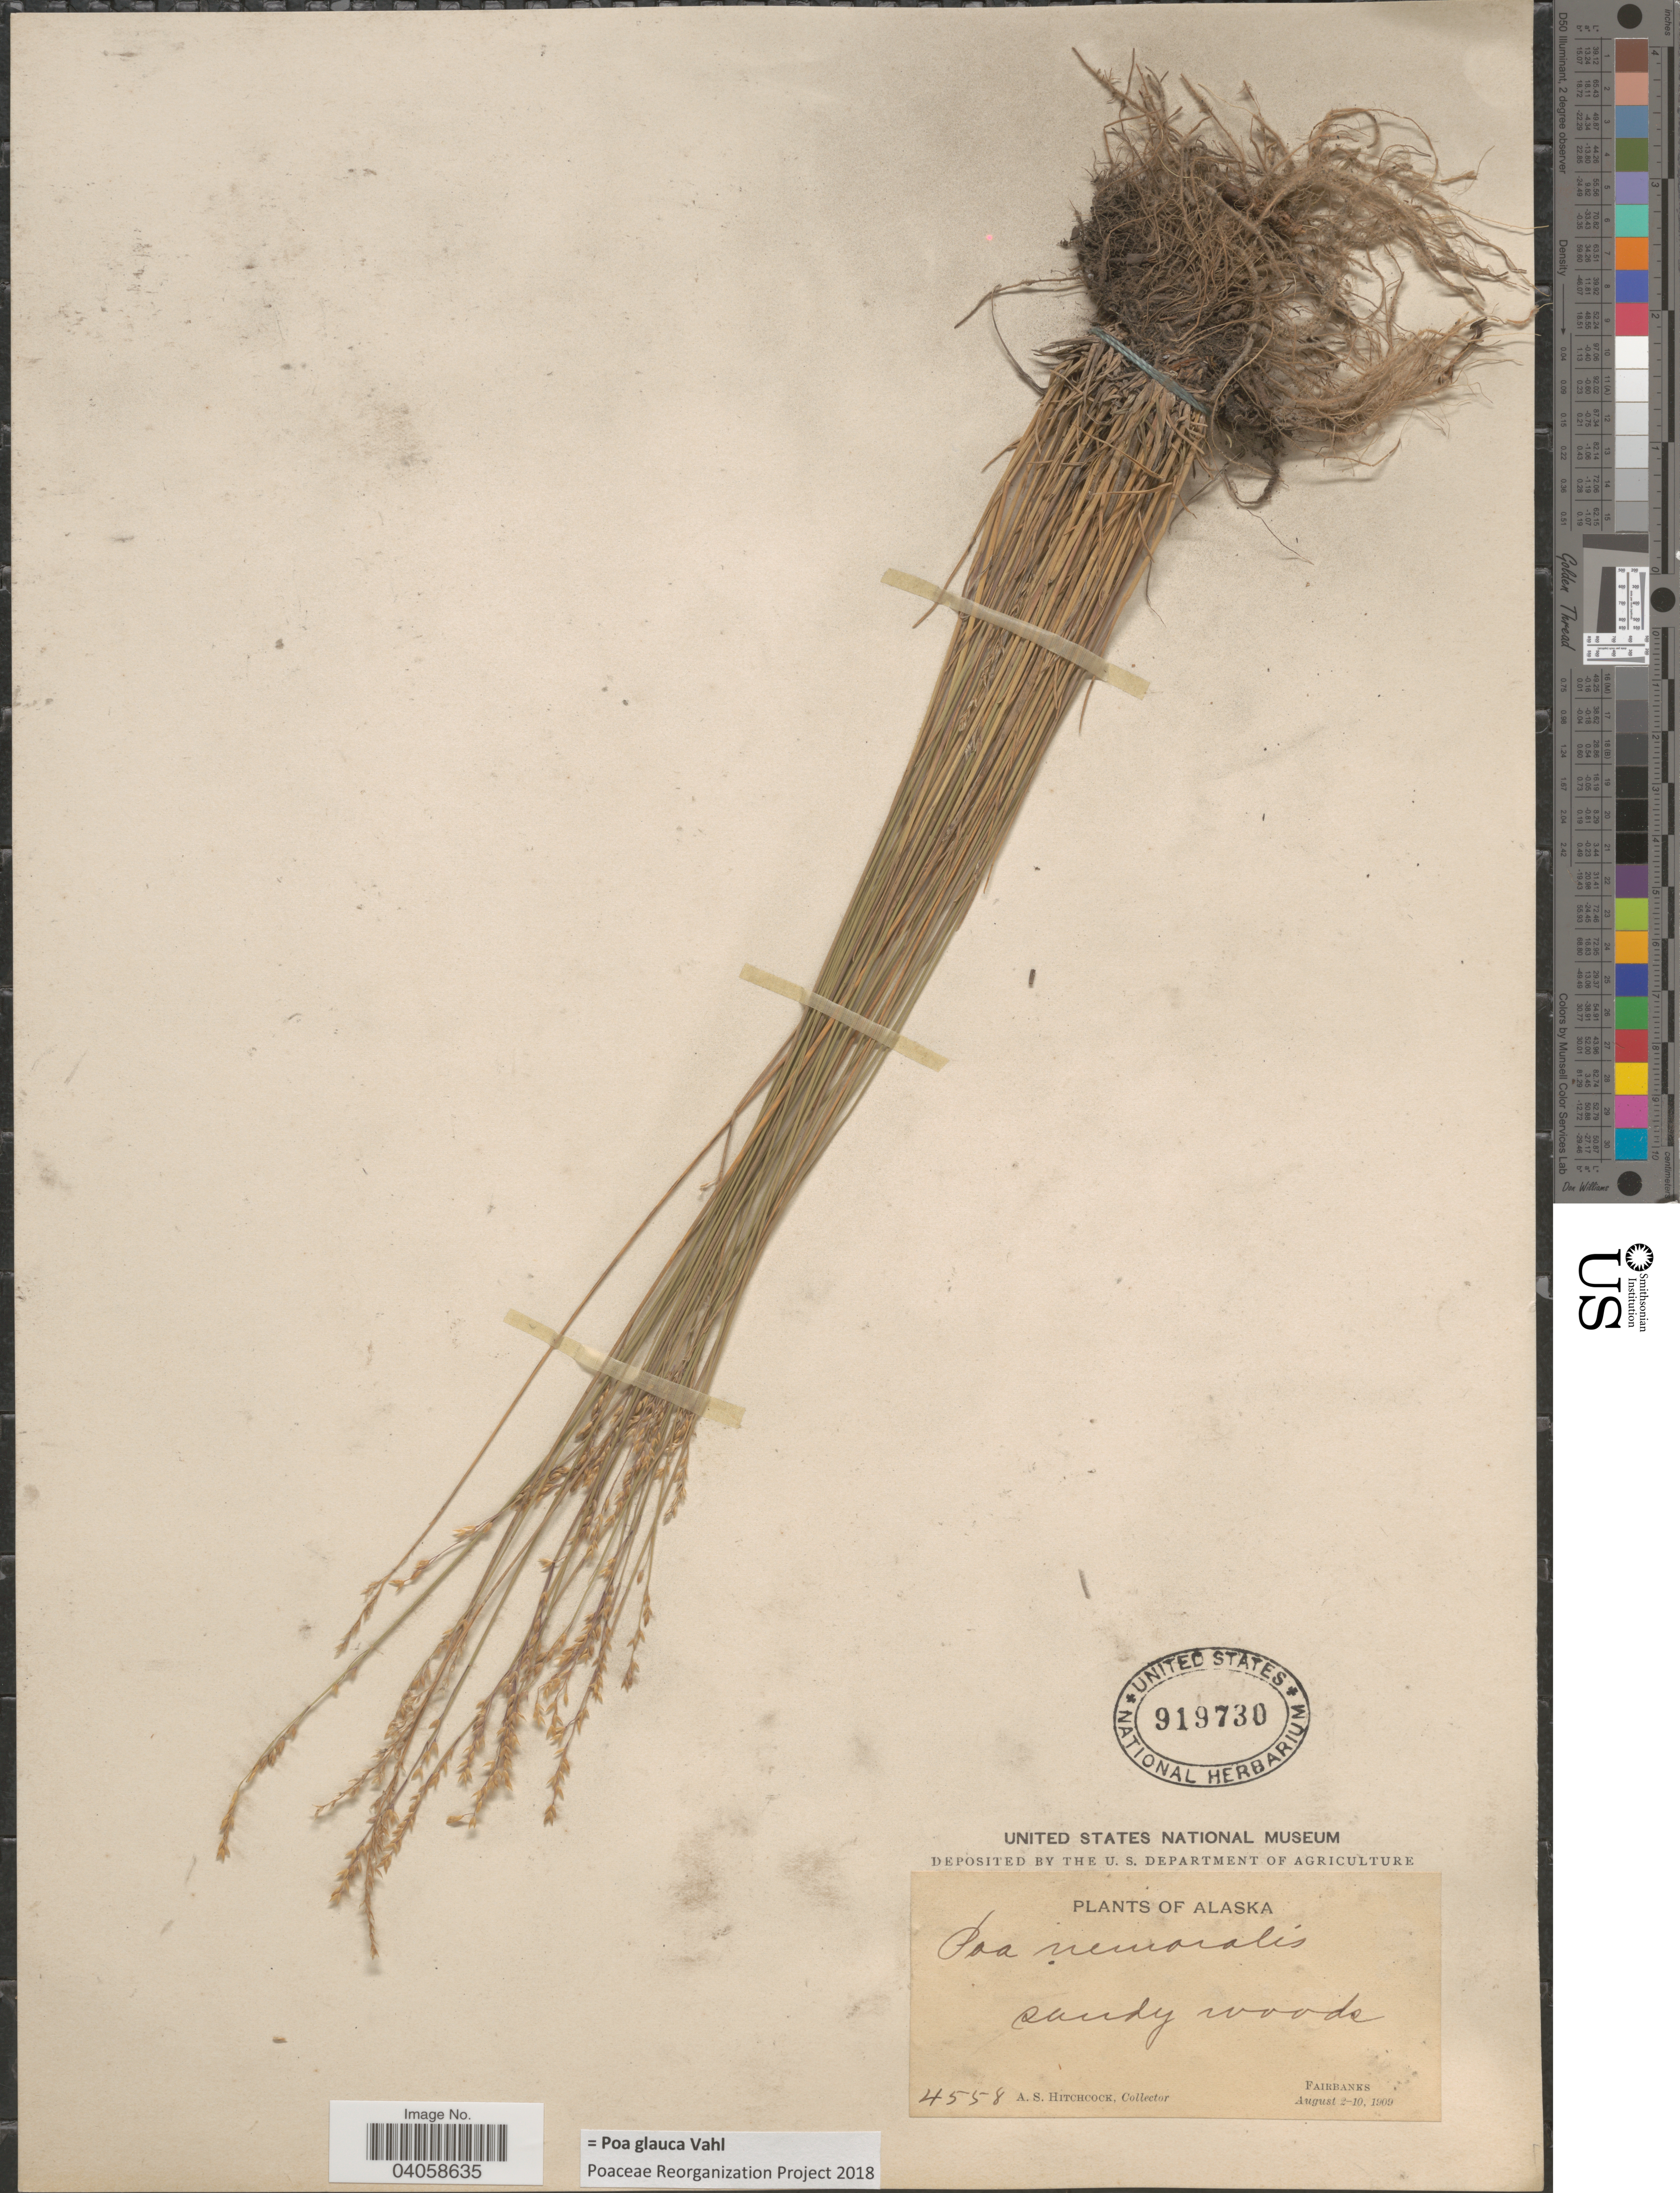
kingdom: Plantae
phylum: Tracheophyta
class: Liliopsida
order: Poales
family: Poaceae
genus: Poa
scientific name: Poa glauca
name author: Vahl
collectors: A. S. Hitchcock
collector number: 4558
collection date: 1909-08-02/1909-08-10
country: United States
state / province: Alaska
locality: Fairbanks.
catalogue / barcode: US 919730